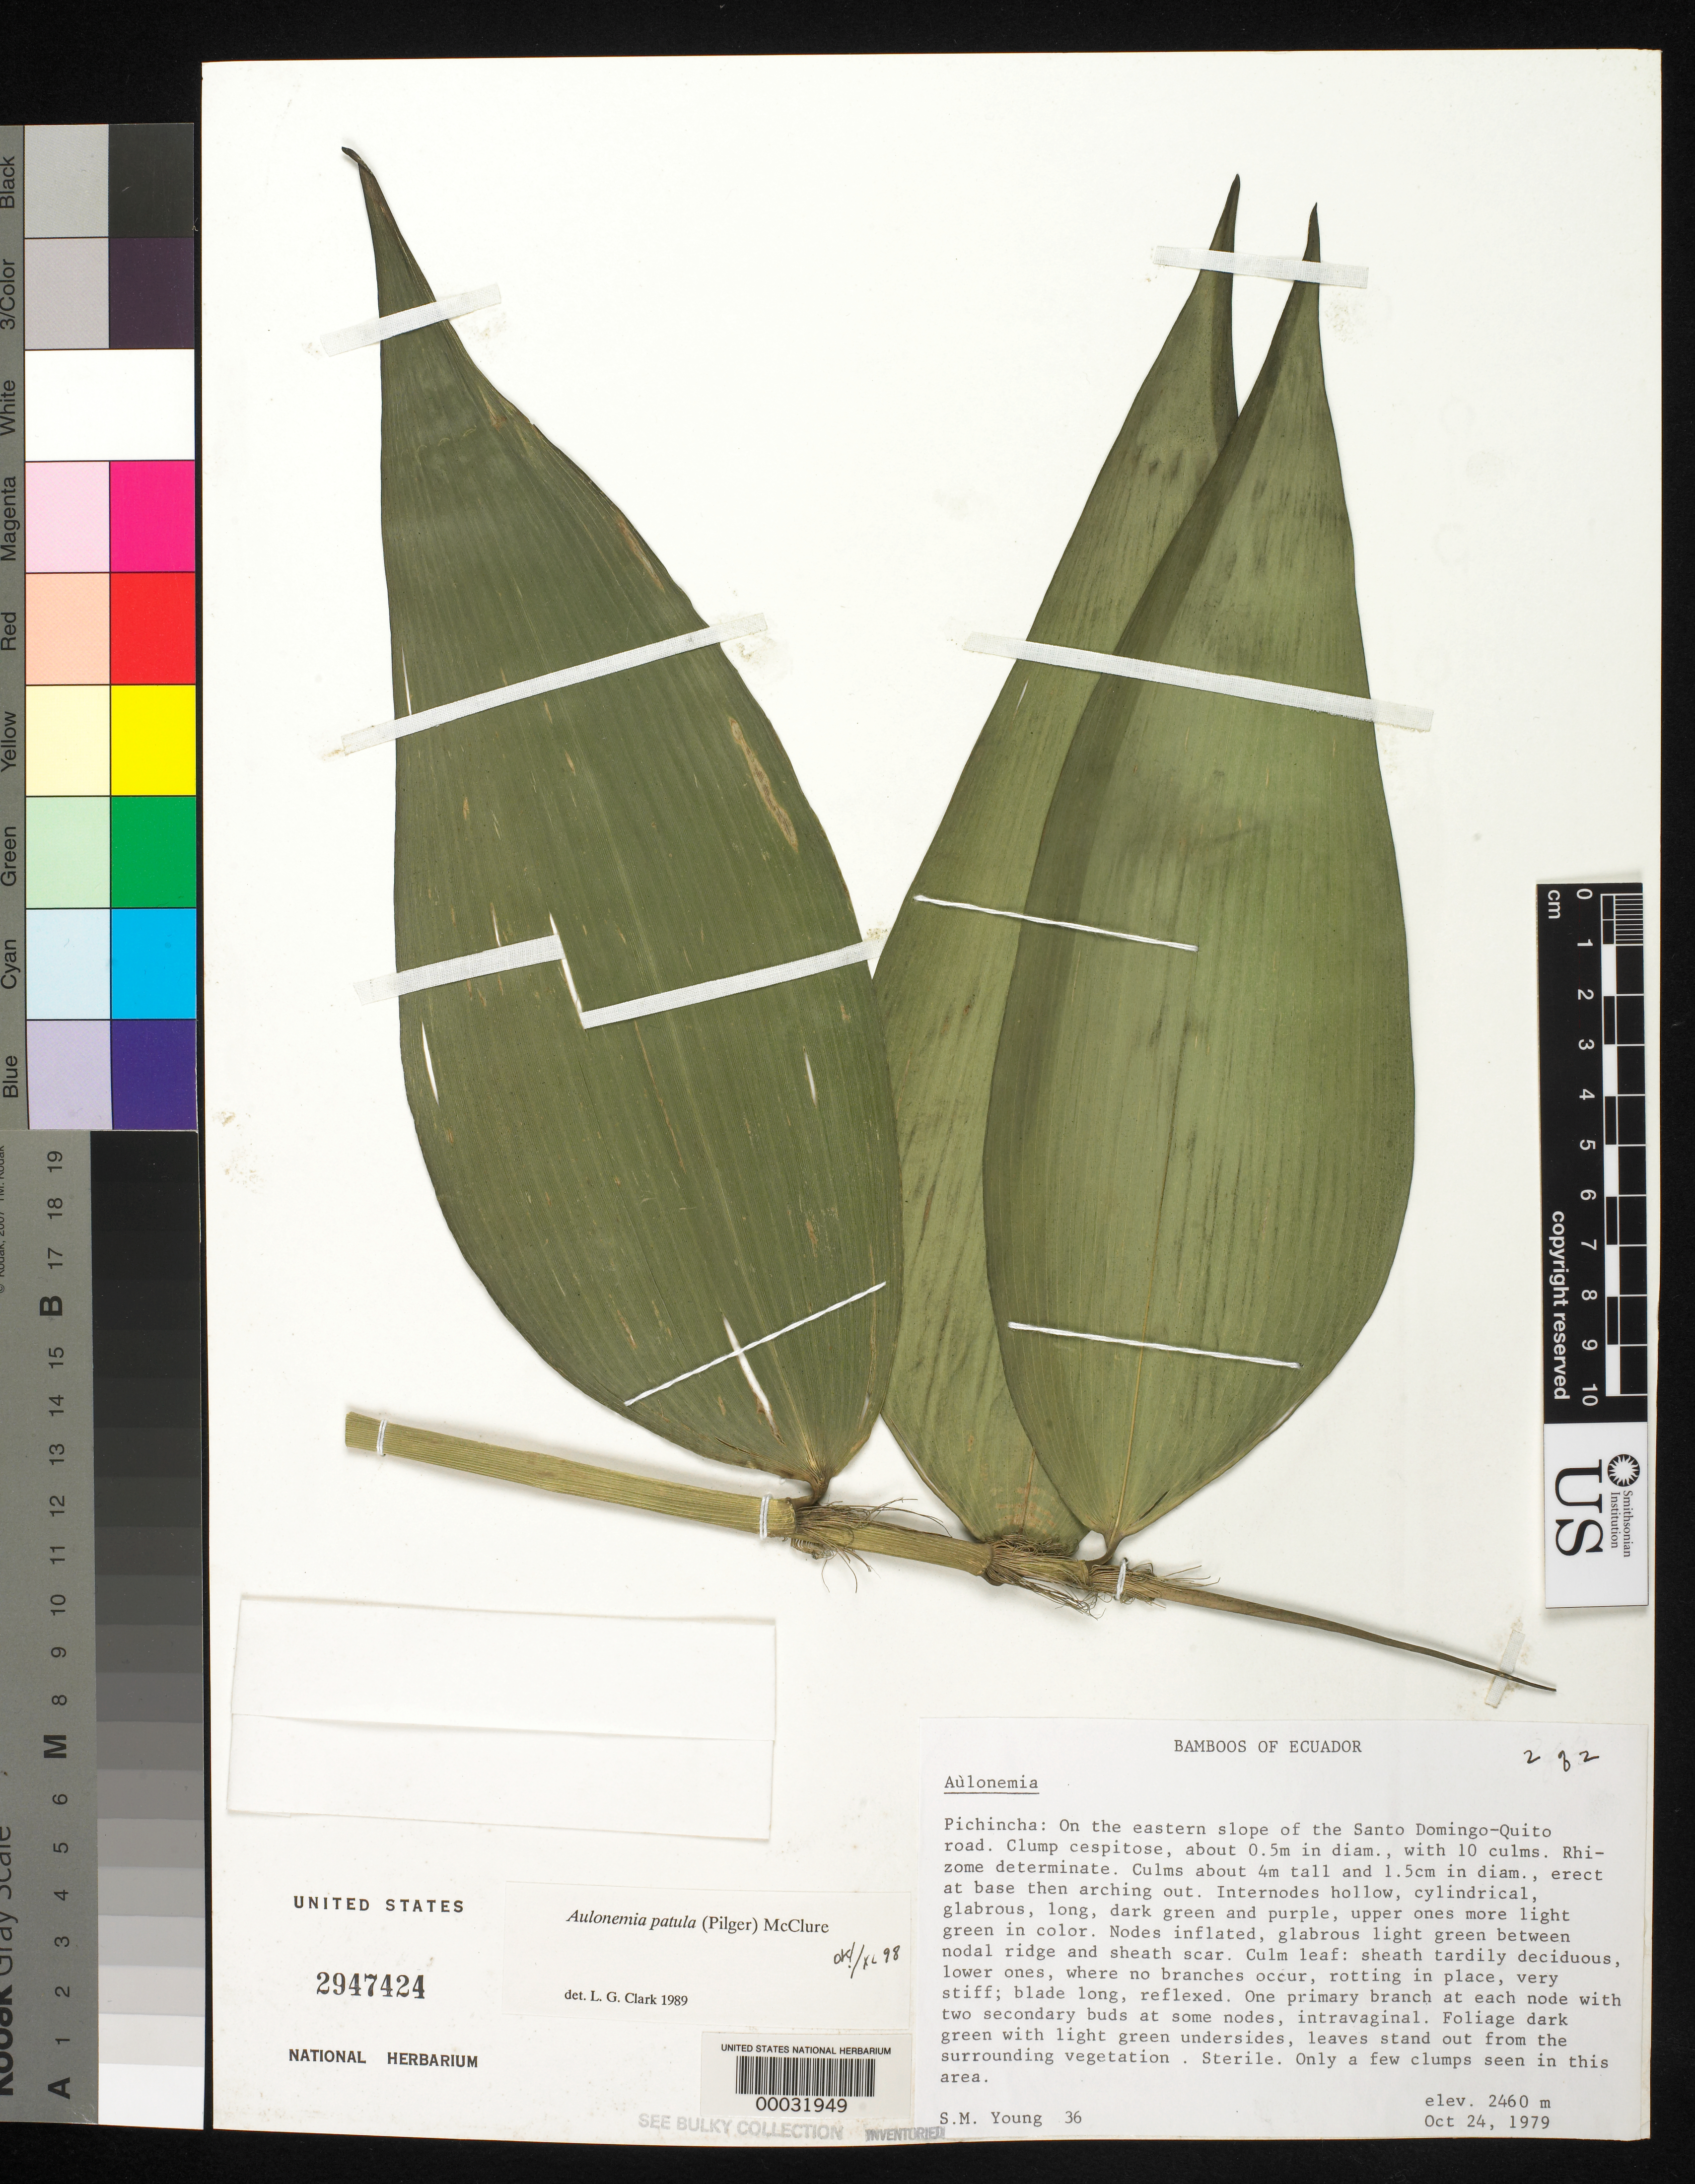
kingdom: Plantae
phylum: Tracheophyta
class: Liliopsida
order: Poales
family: Poaceae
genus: Aulonemia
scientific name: Aulonemia patula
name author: (Pilg.) McClure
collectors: S. Young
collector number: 36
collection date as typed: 24 Oct 1979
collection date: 1979-10-24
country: Ecuador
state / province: Pichincha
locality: Santa domingo-quito road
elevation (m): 2460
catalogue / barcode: US 2947424